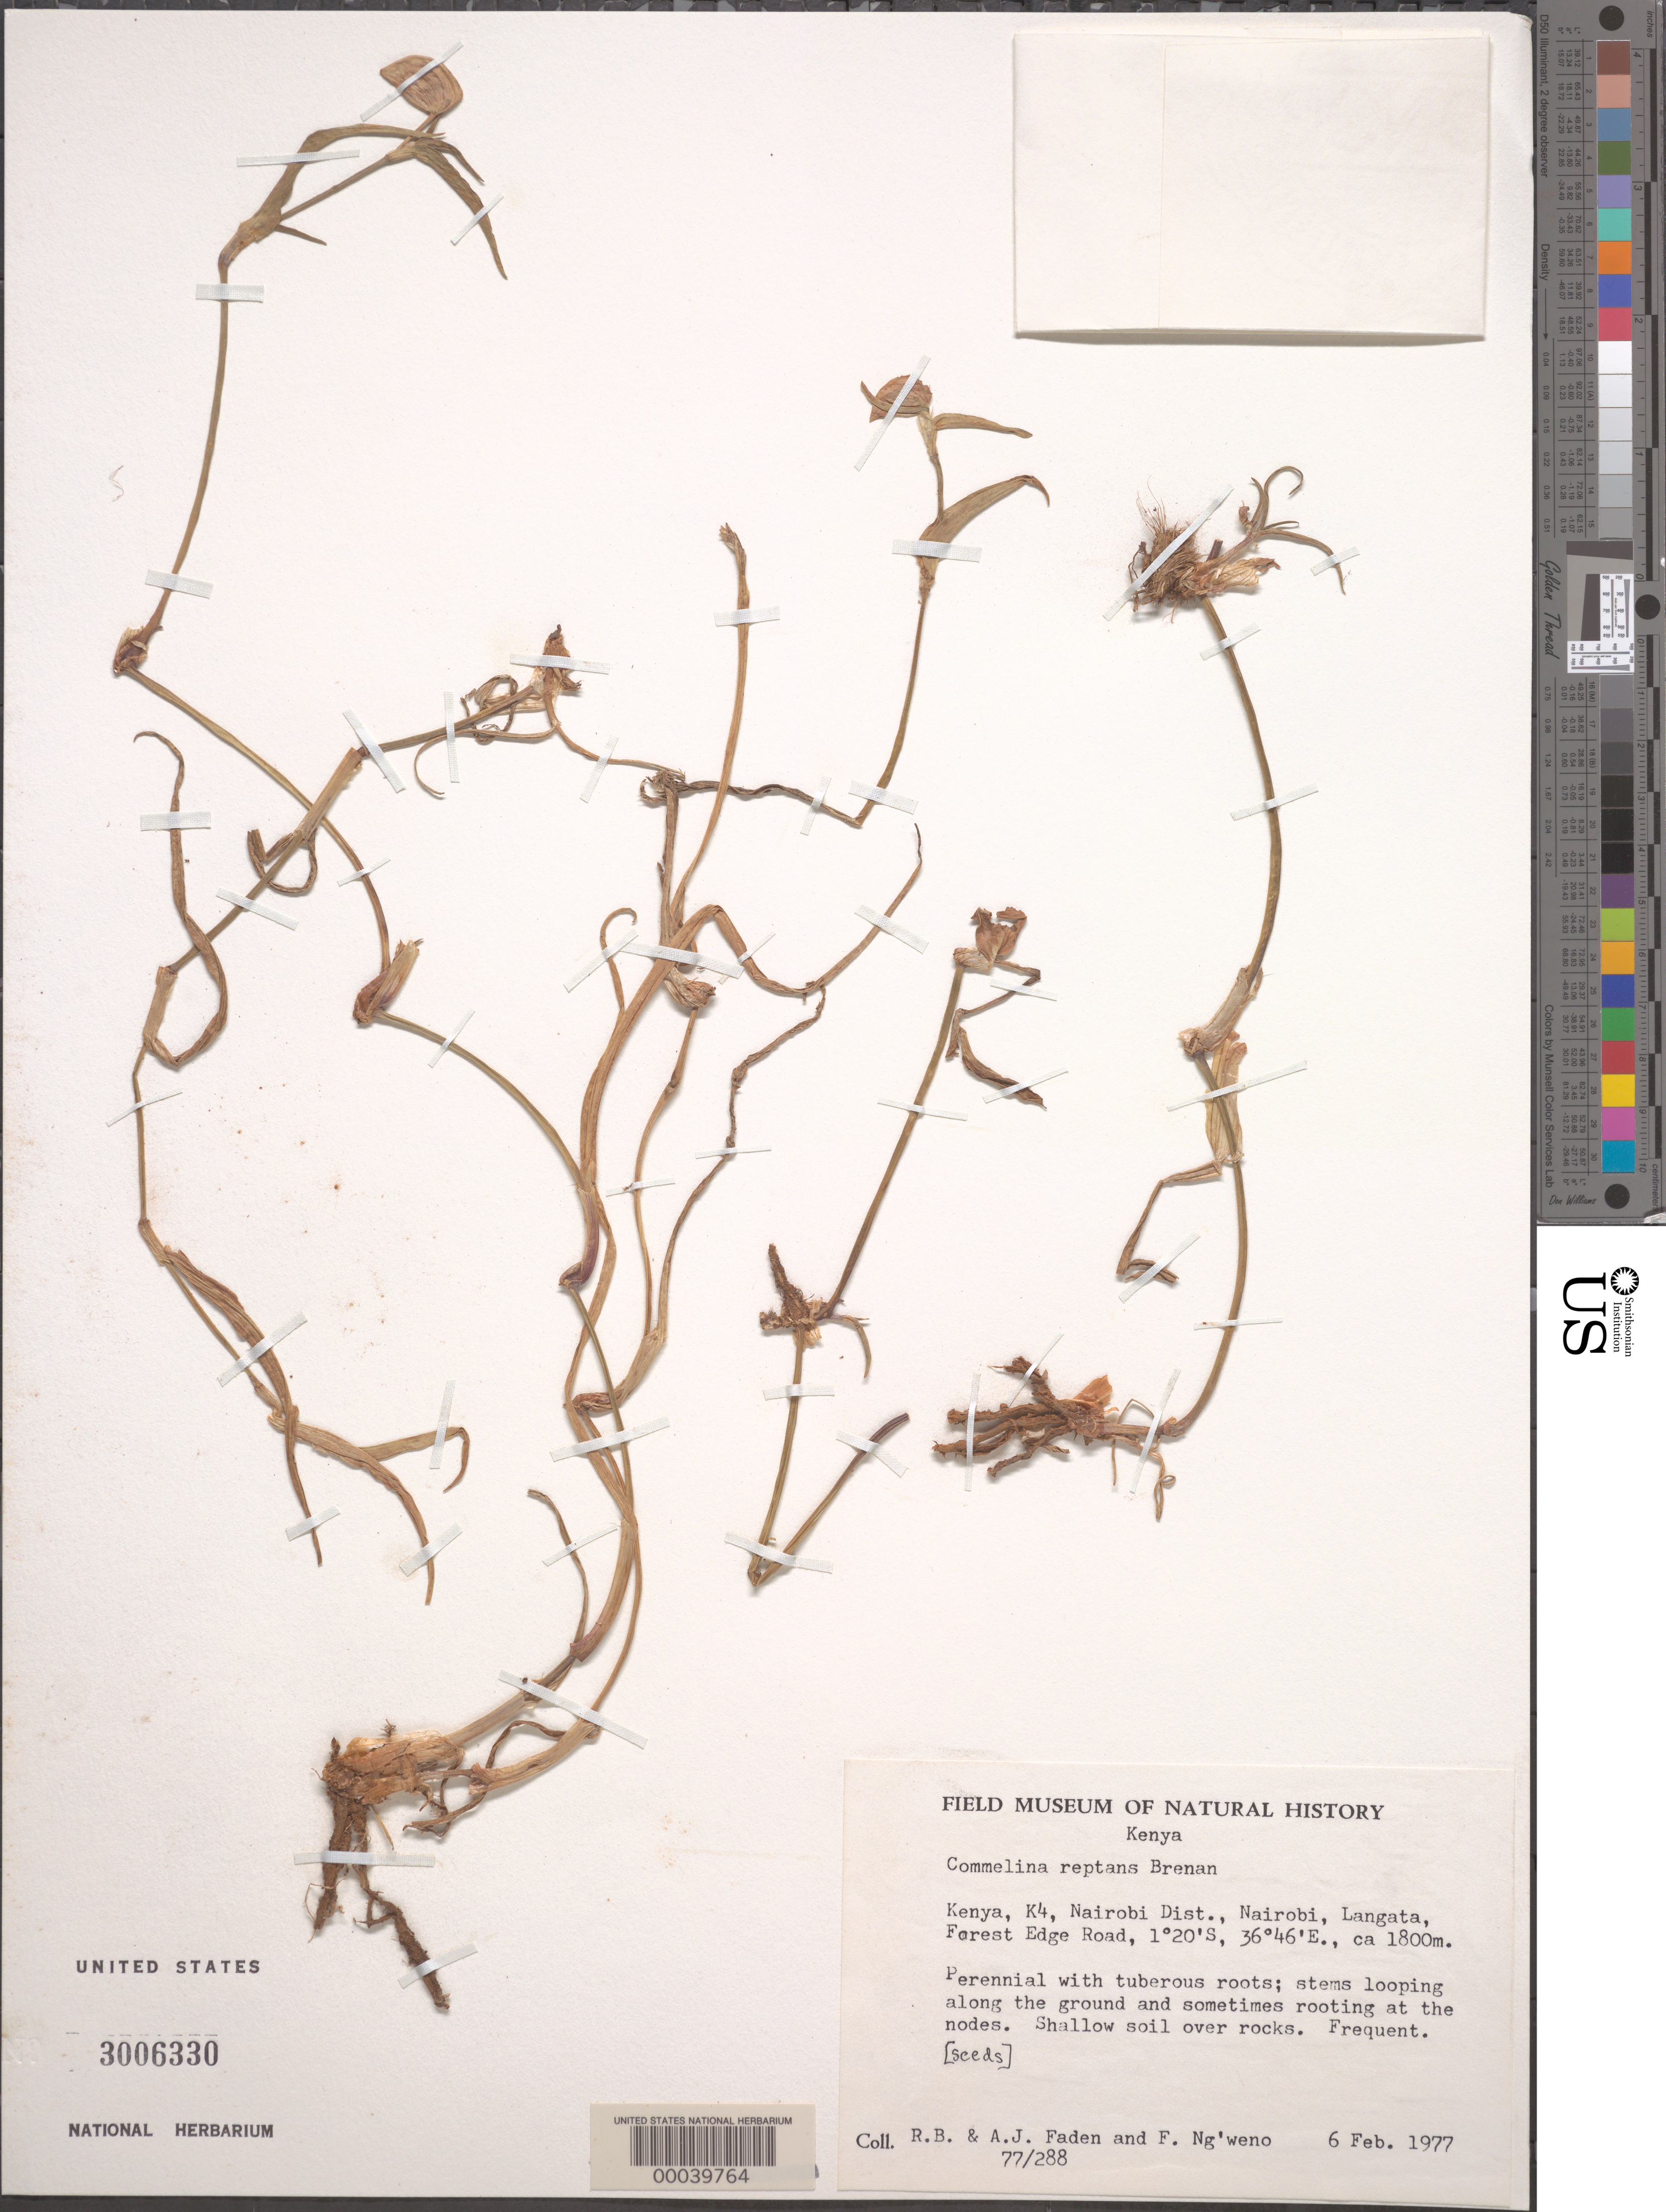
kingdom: Plantae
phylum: Tracheophyta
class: Liliopsida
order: Commelinales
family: Commelinaceae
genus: Commelina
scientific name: Commelina reptans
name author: Brenan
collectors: R. B. Faden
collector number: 77/228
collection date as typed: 06 Feb 1977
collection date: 1977-02-06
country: Kenya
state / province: Nairobi Area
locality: Langata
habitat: Roadside; shallow soil over rock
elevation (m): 1800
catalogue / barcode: US 3006330